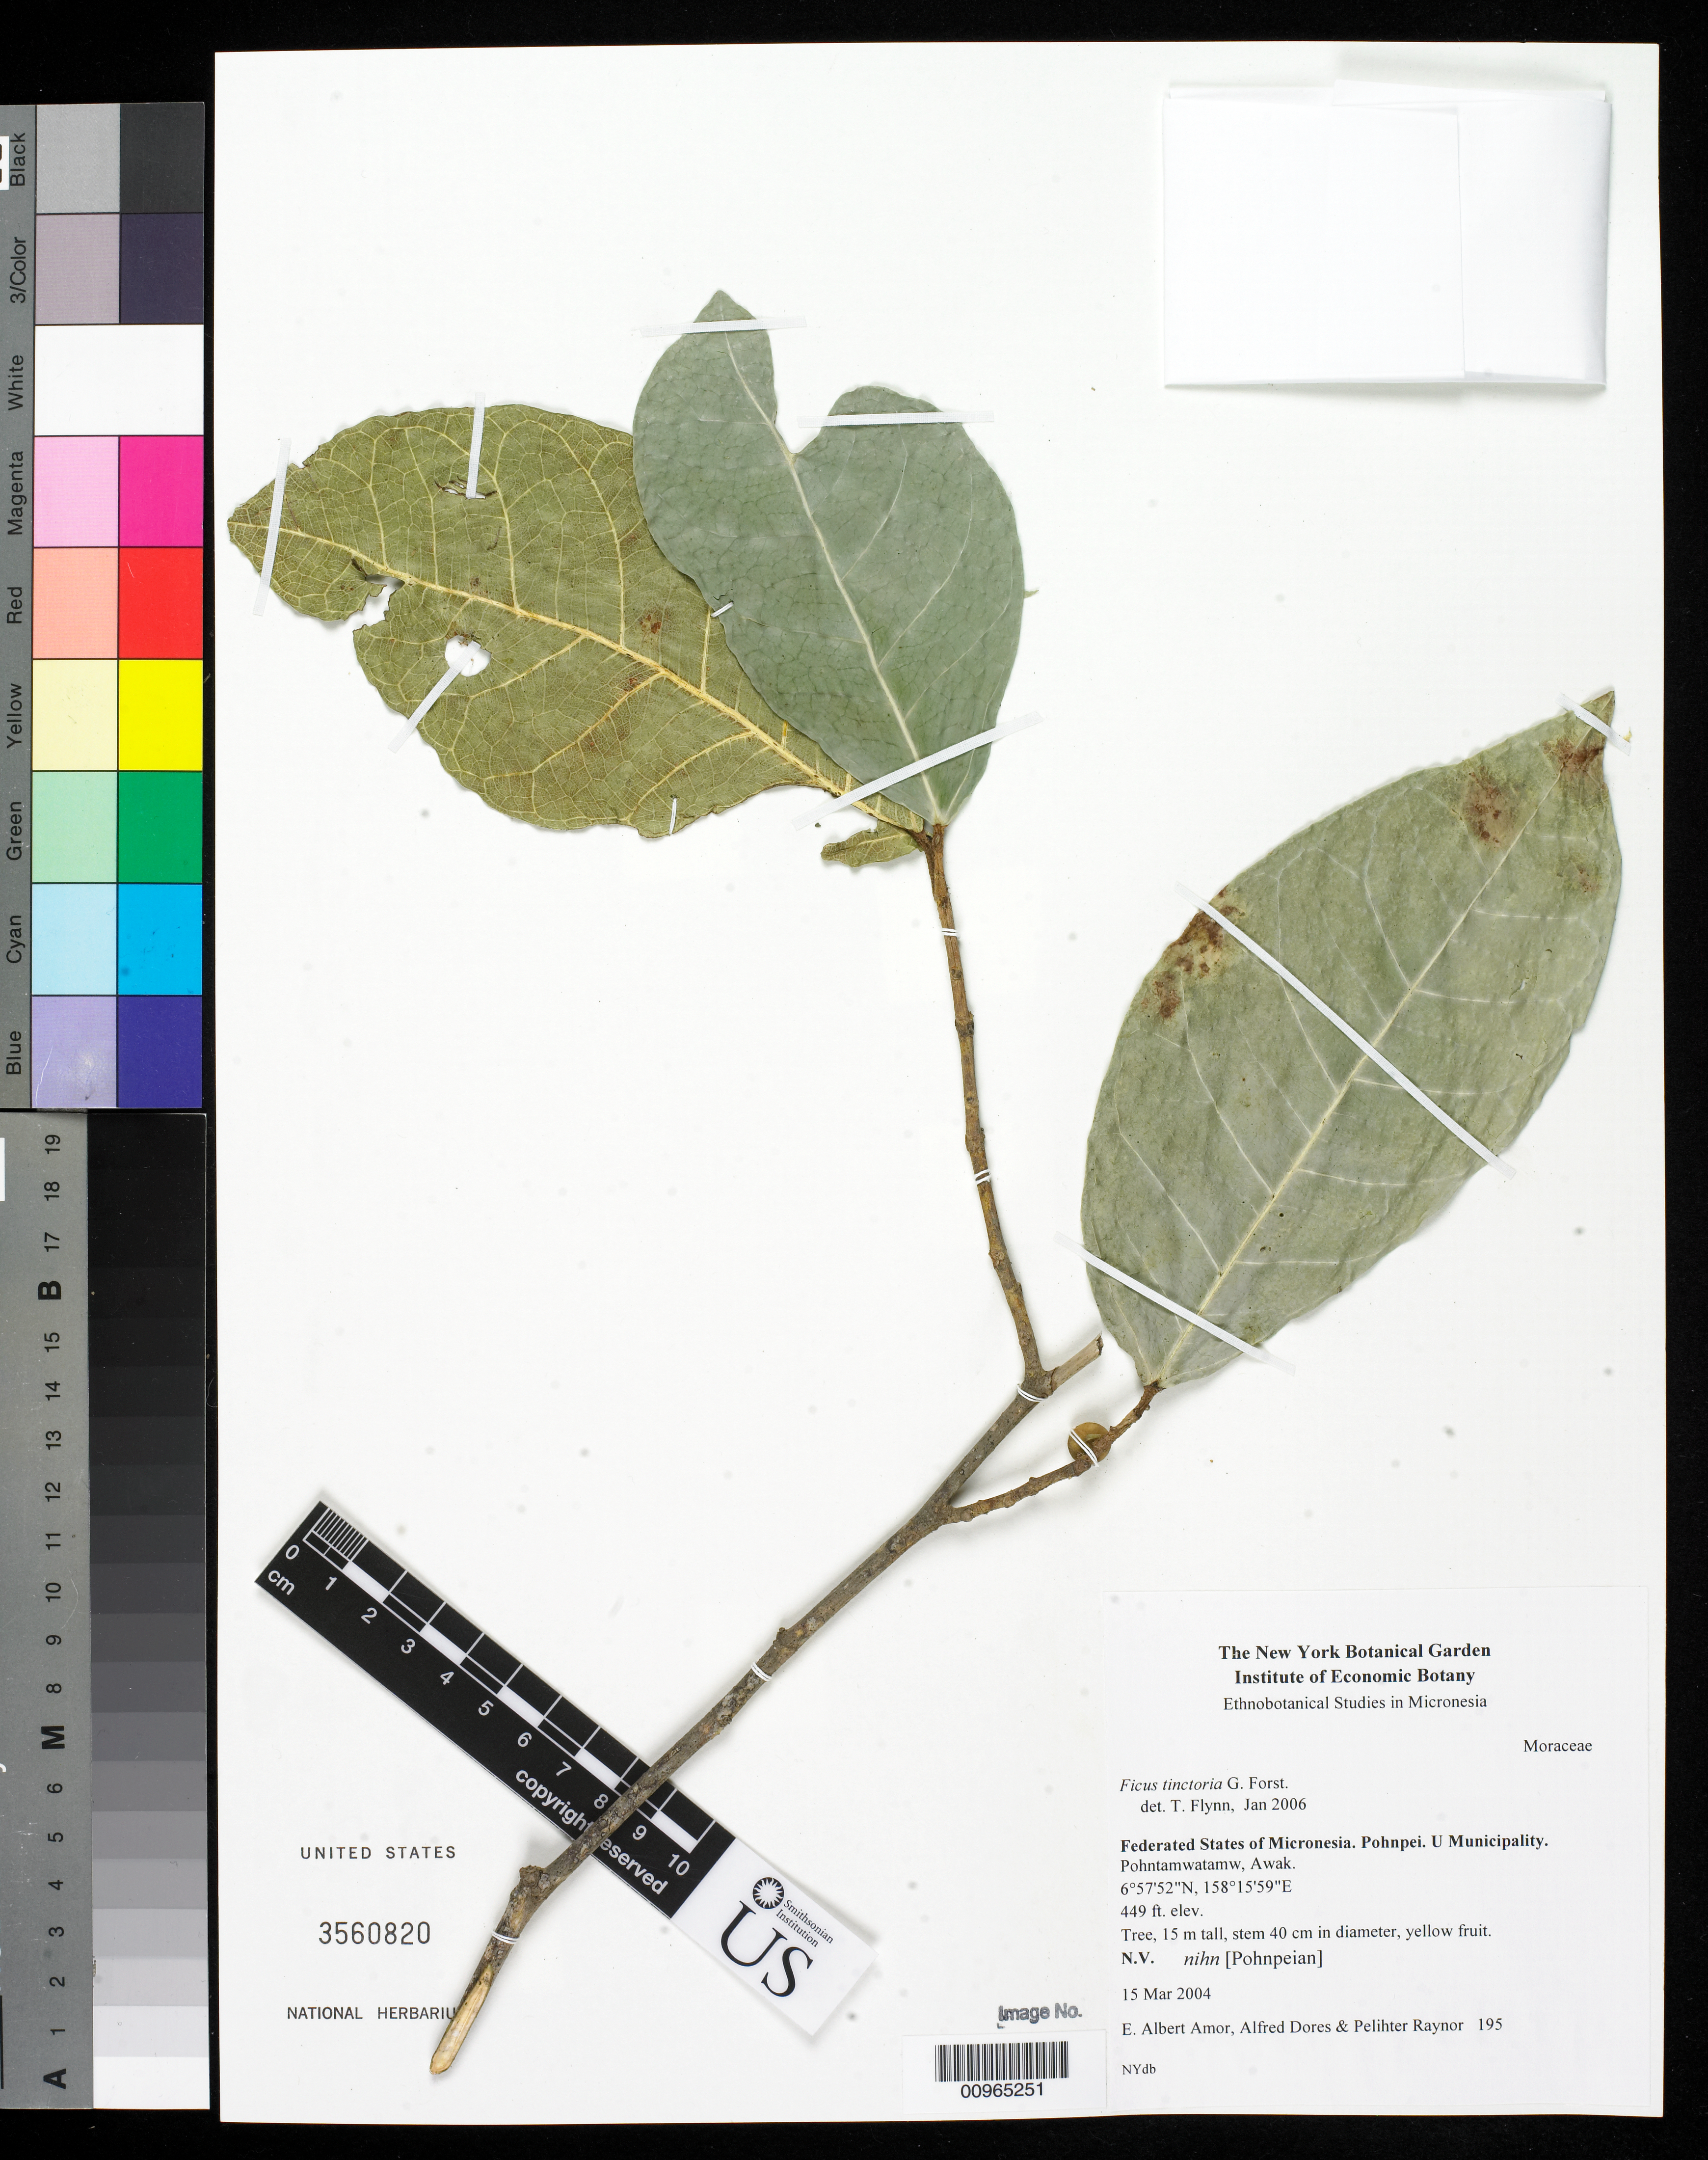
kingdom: Plantae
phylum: Tracheophyta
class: Magnoliopsida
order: Rosales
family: Moraceae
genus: Ficus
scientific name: Ficus tinctoria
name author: G. Forst.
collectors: E. A. Amor, A. Dores & P. Raynor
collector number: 195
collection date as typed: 15 Mar 2004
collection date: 2004-03-15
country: Micronesia, Federated States of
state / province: Pohnpei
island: Pohnpei [Ponape]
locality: Pohntamwatamw, Awak, U Muncipality, Pohnpei, Micronesia.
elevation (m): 137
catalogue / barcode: US 3560820